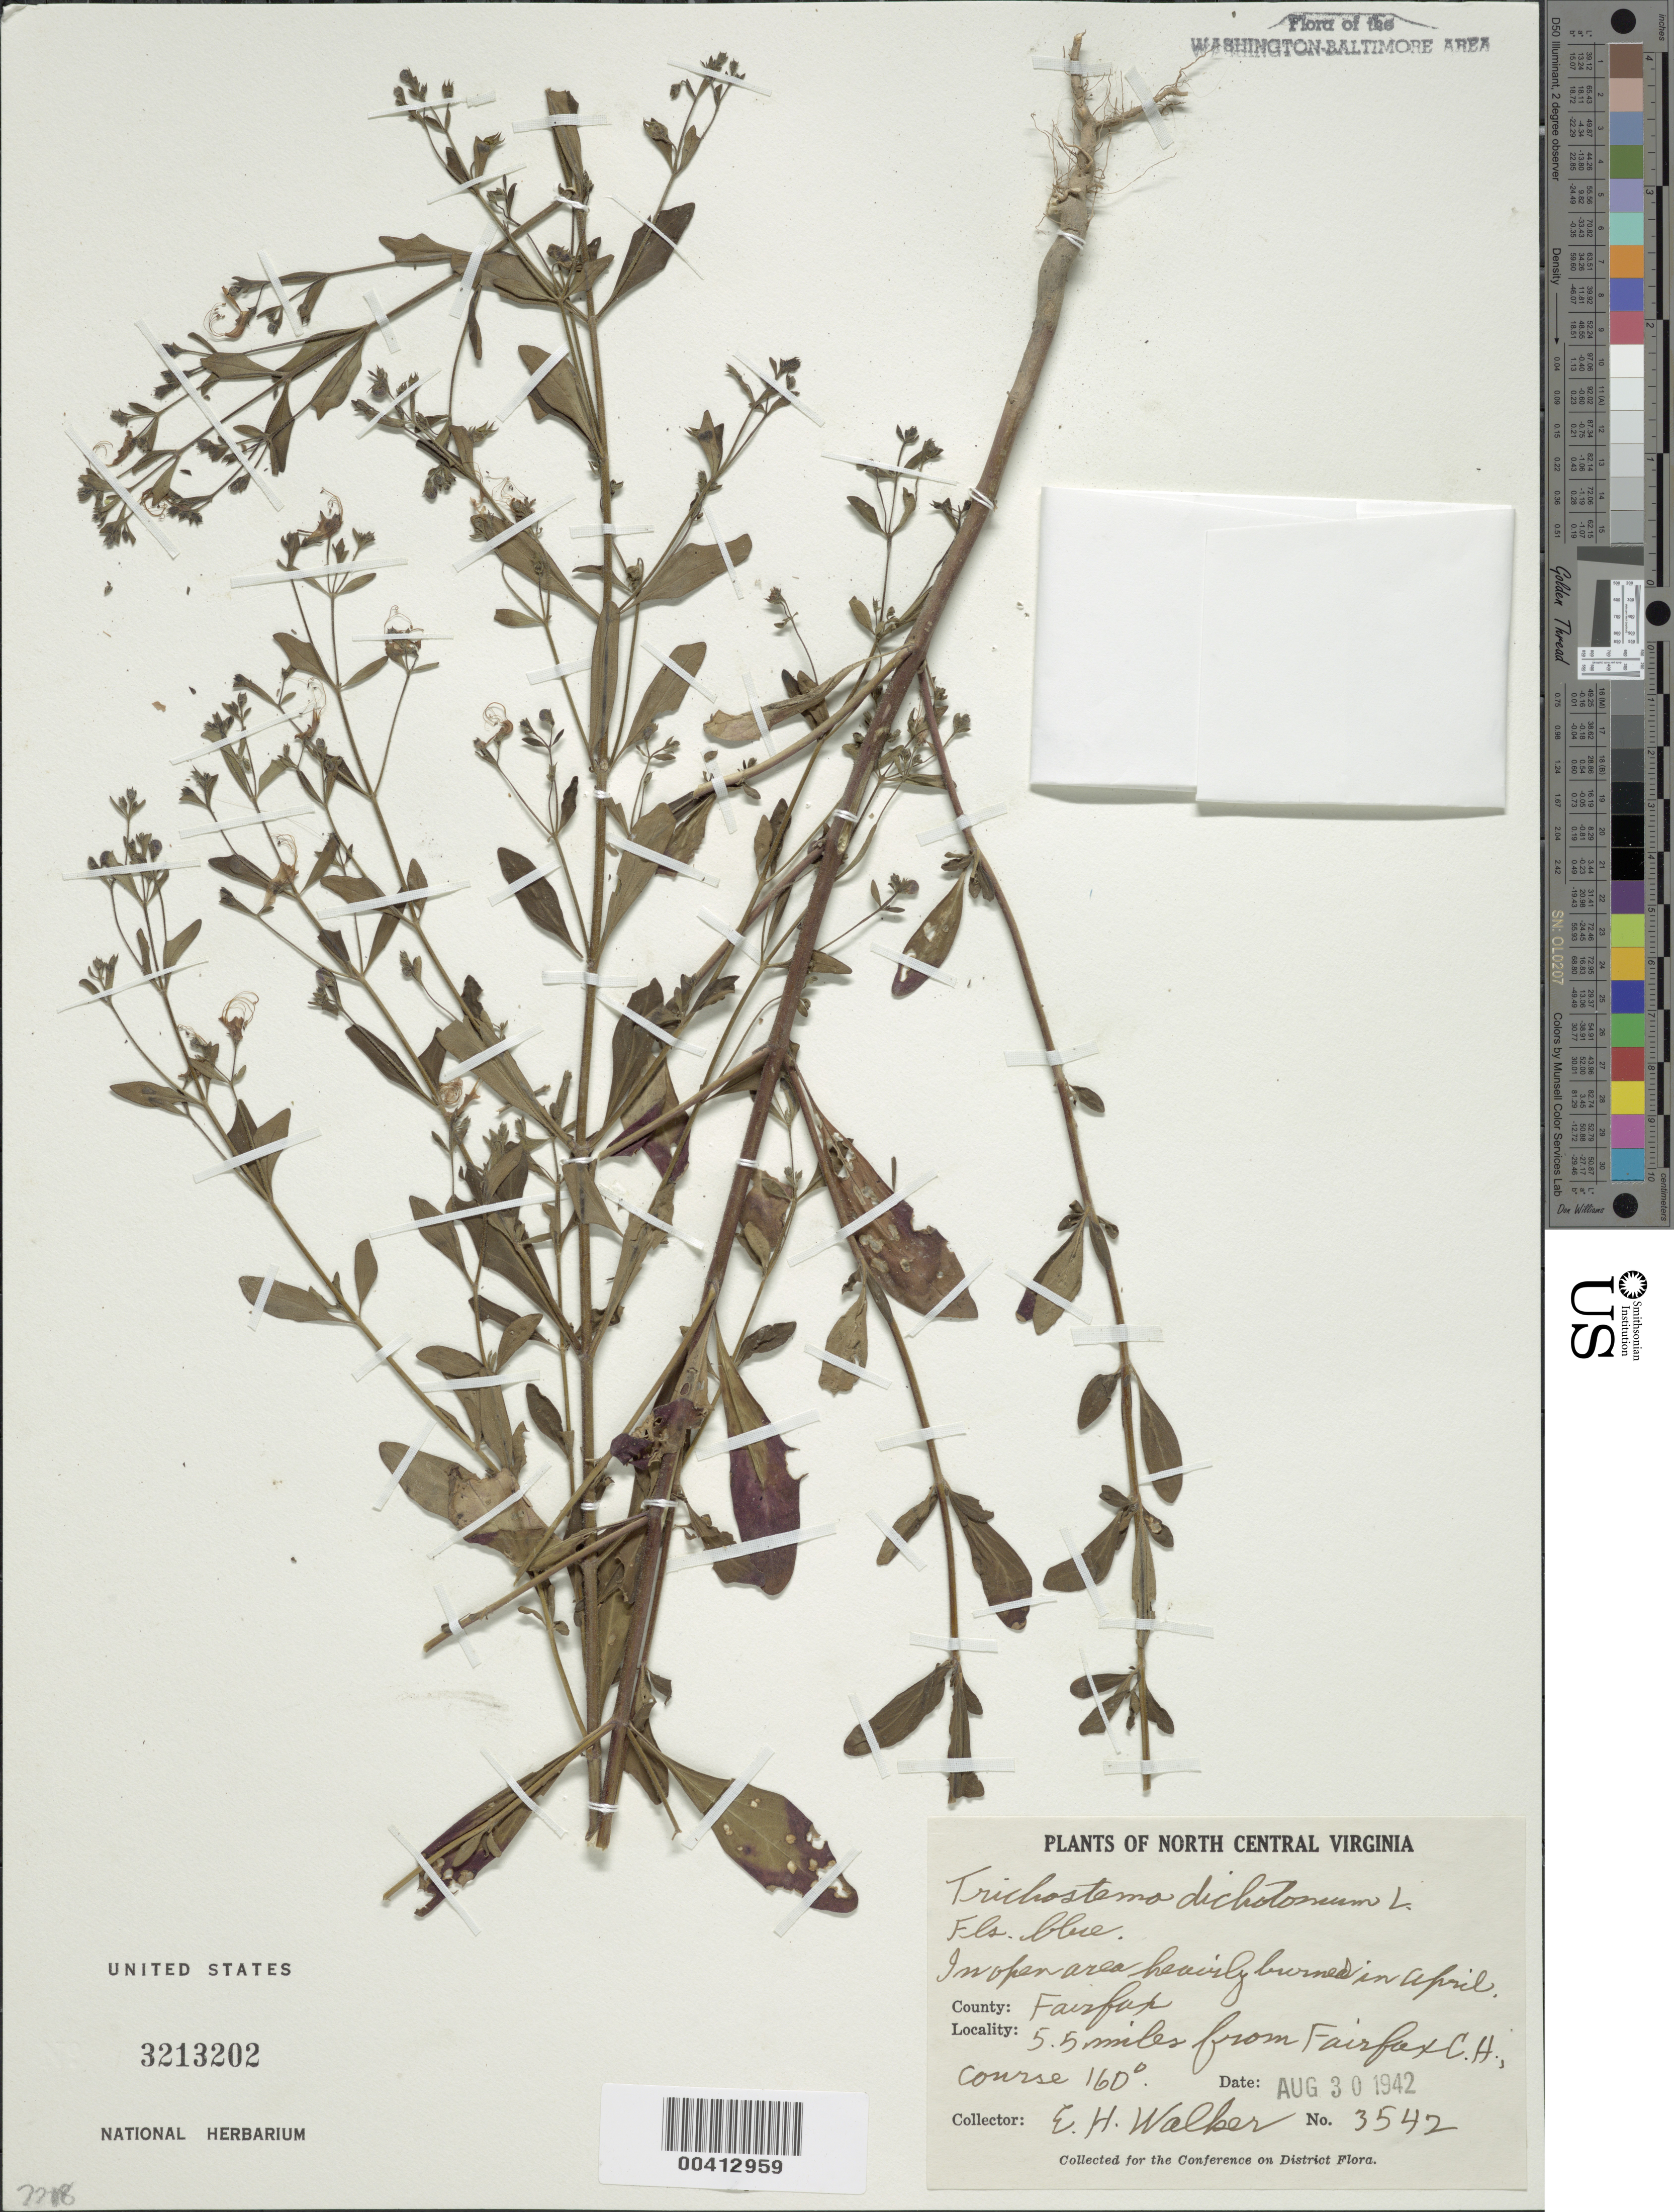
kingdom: Plantae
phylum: Tracheophyta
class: Magnoliopsida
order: Lamiales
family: Lamiaceae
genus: Trichostema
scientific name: Trichostema dichotomum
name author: L.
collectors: E. H. Walker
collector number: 3542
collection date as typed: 30 Aug 1942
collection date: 1942-08-30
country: United States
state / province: Virginia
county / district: Fairfax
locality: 5.5 mi. from Fairfax County Courthouse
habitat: In open area heavily burned in April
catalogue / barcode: US 3213202